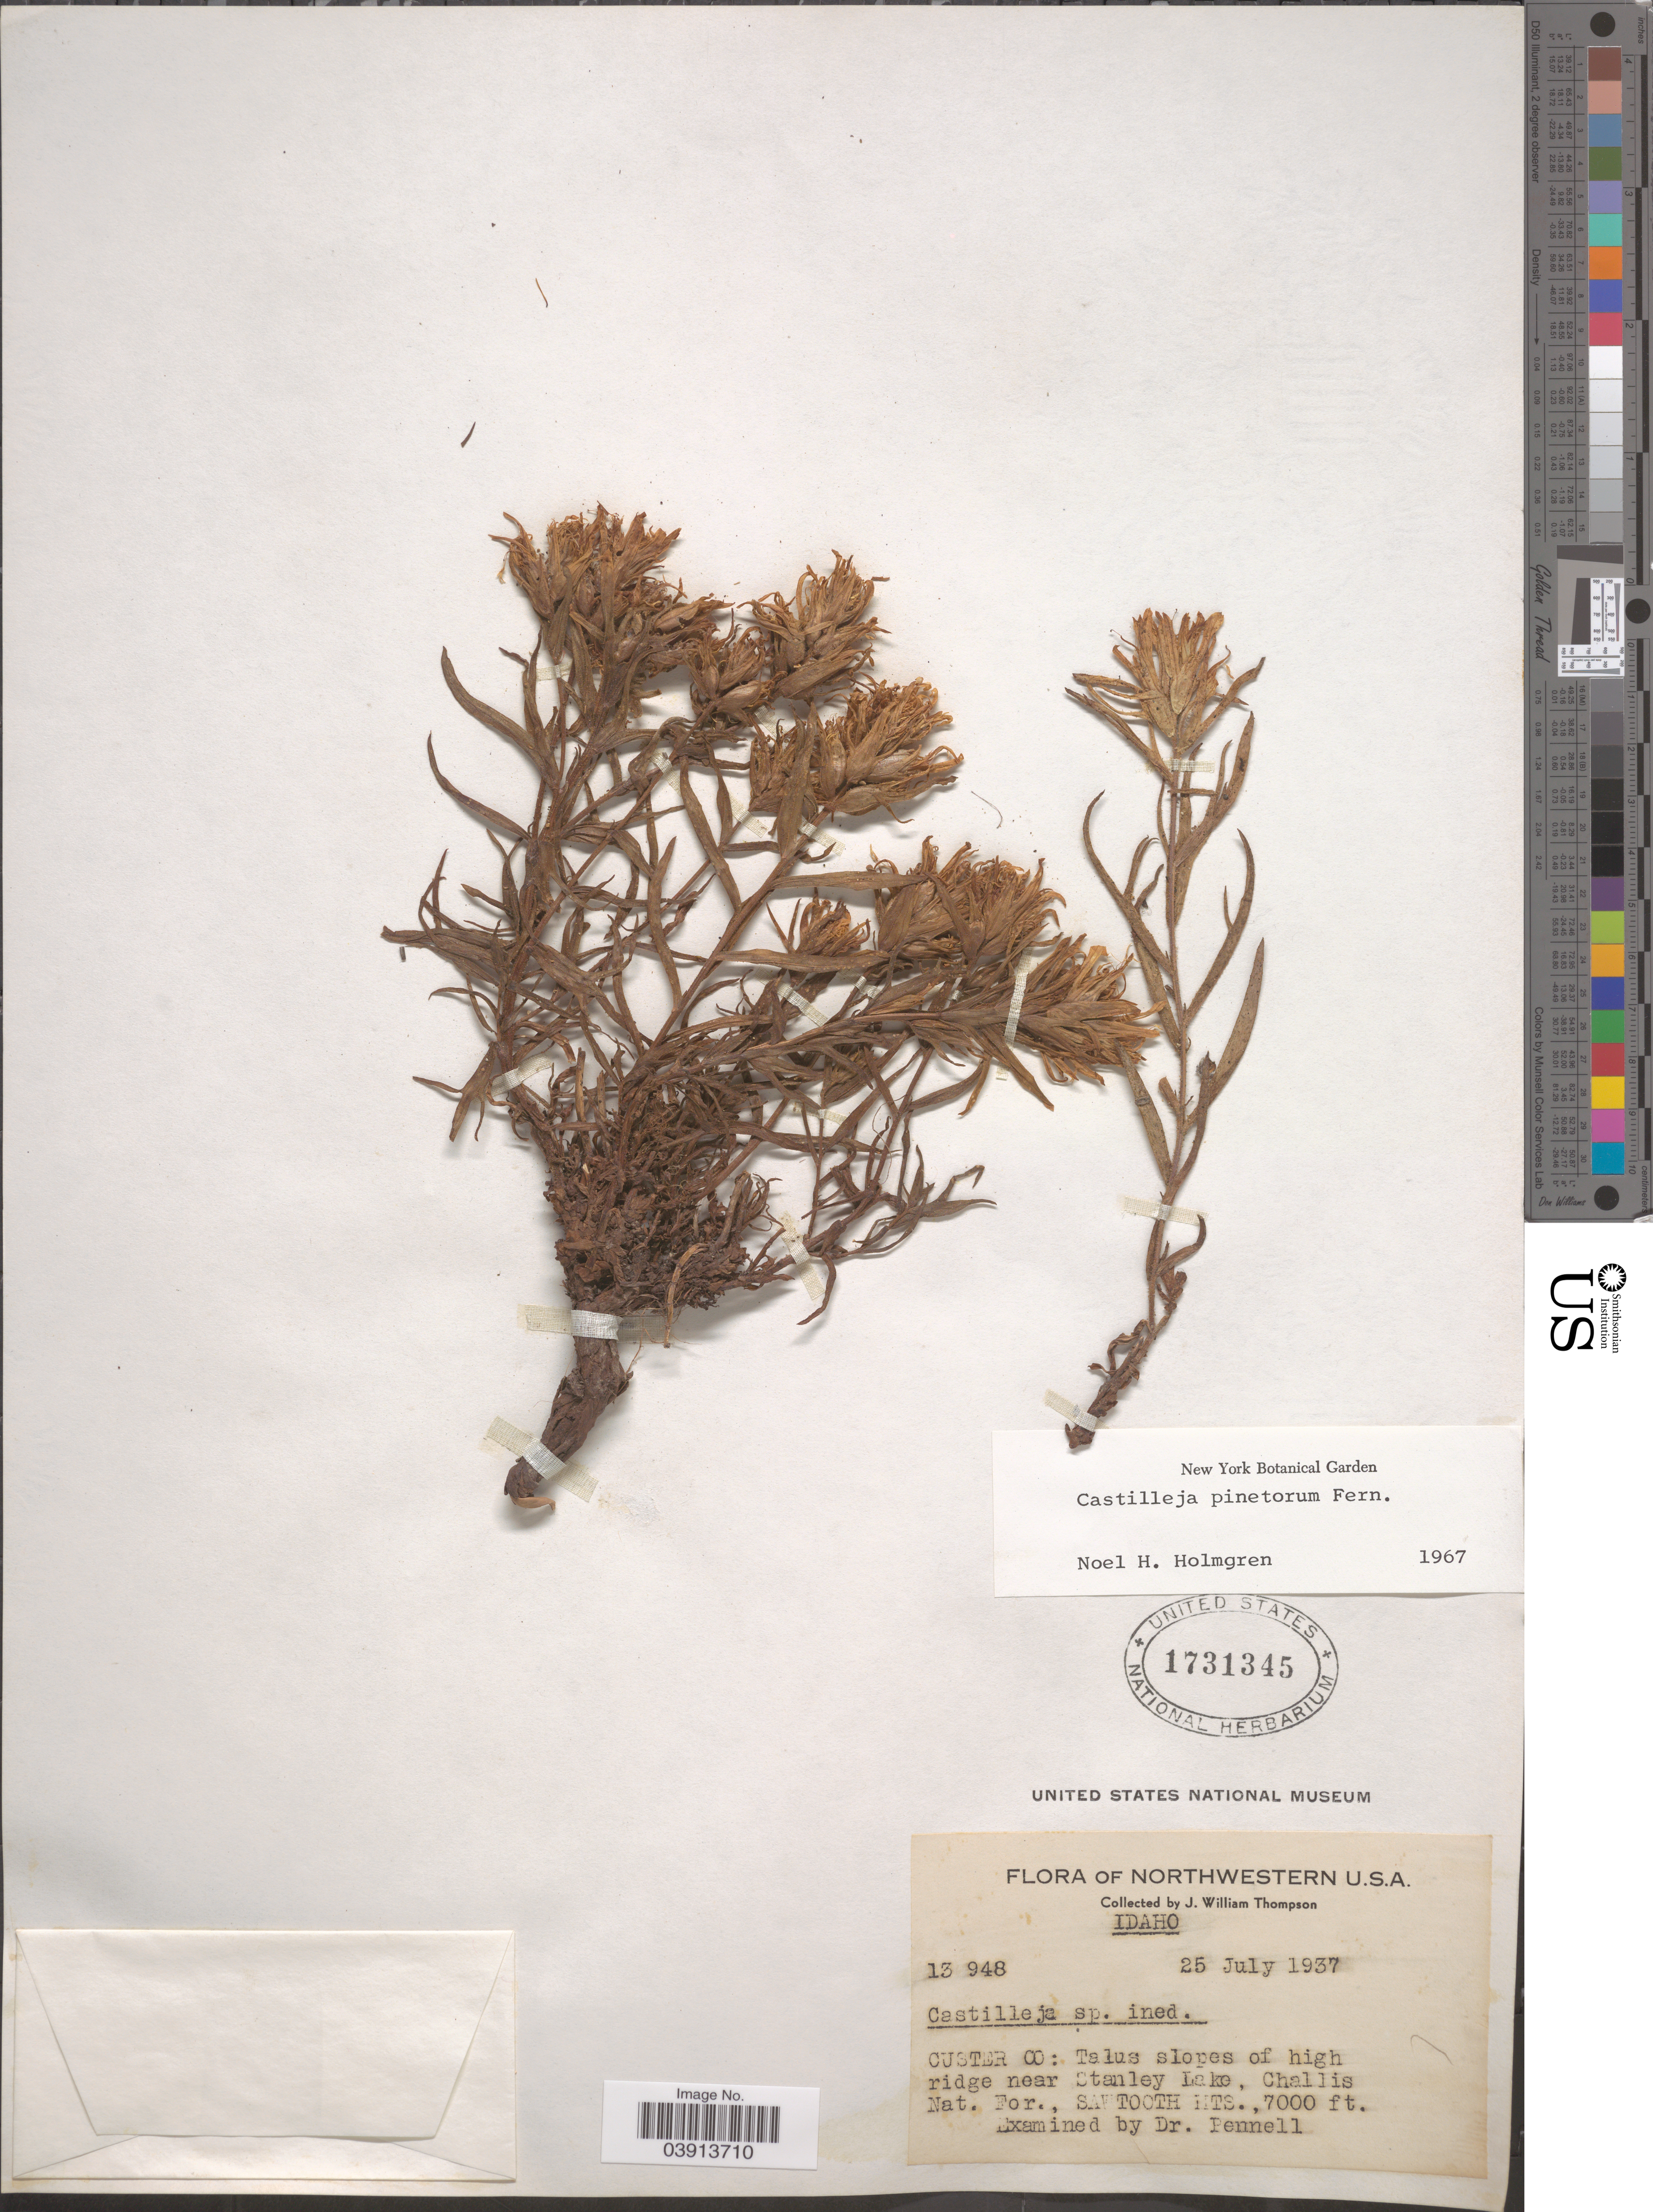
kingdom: Plantae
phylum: Tracheophyta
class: Magnoliopsida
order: Lamiales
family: Orobanchaceae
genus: Castilleja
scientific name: Castilleja pinetorum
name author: Fernald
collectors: J. W. Thompson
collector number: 13948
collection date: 1937-07-25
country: United States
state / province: Idaho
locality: Custer Co: Talus slopes of high ridge near Stanley Lake, Challis Nat. For., Sawtooth Mts.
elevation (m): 2134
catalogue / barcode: US 1731345